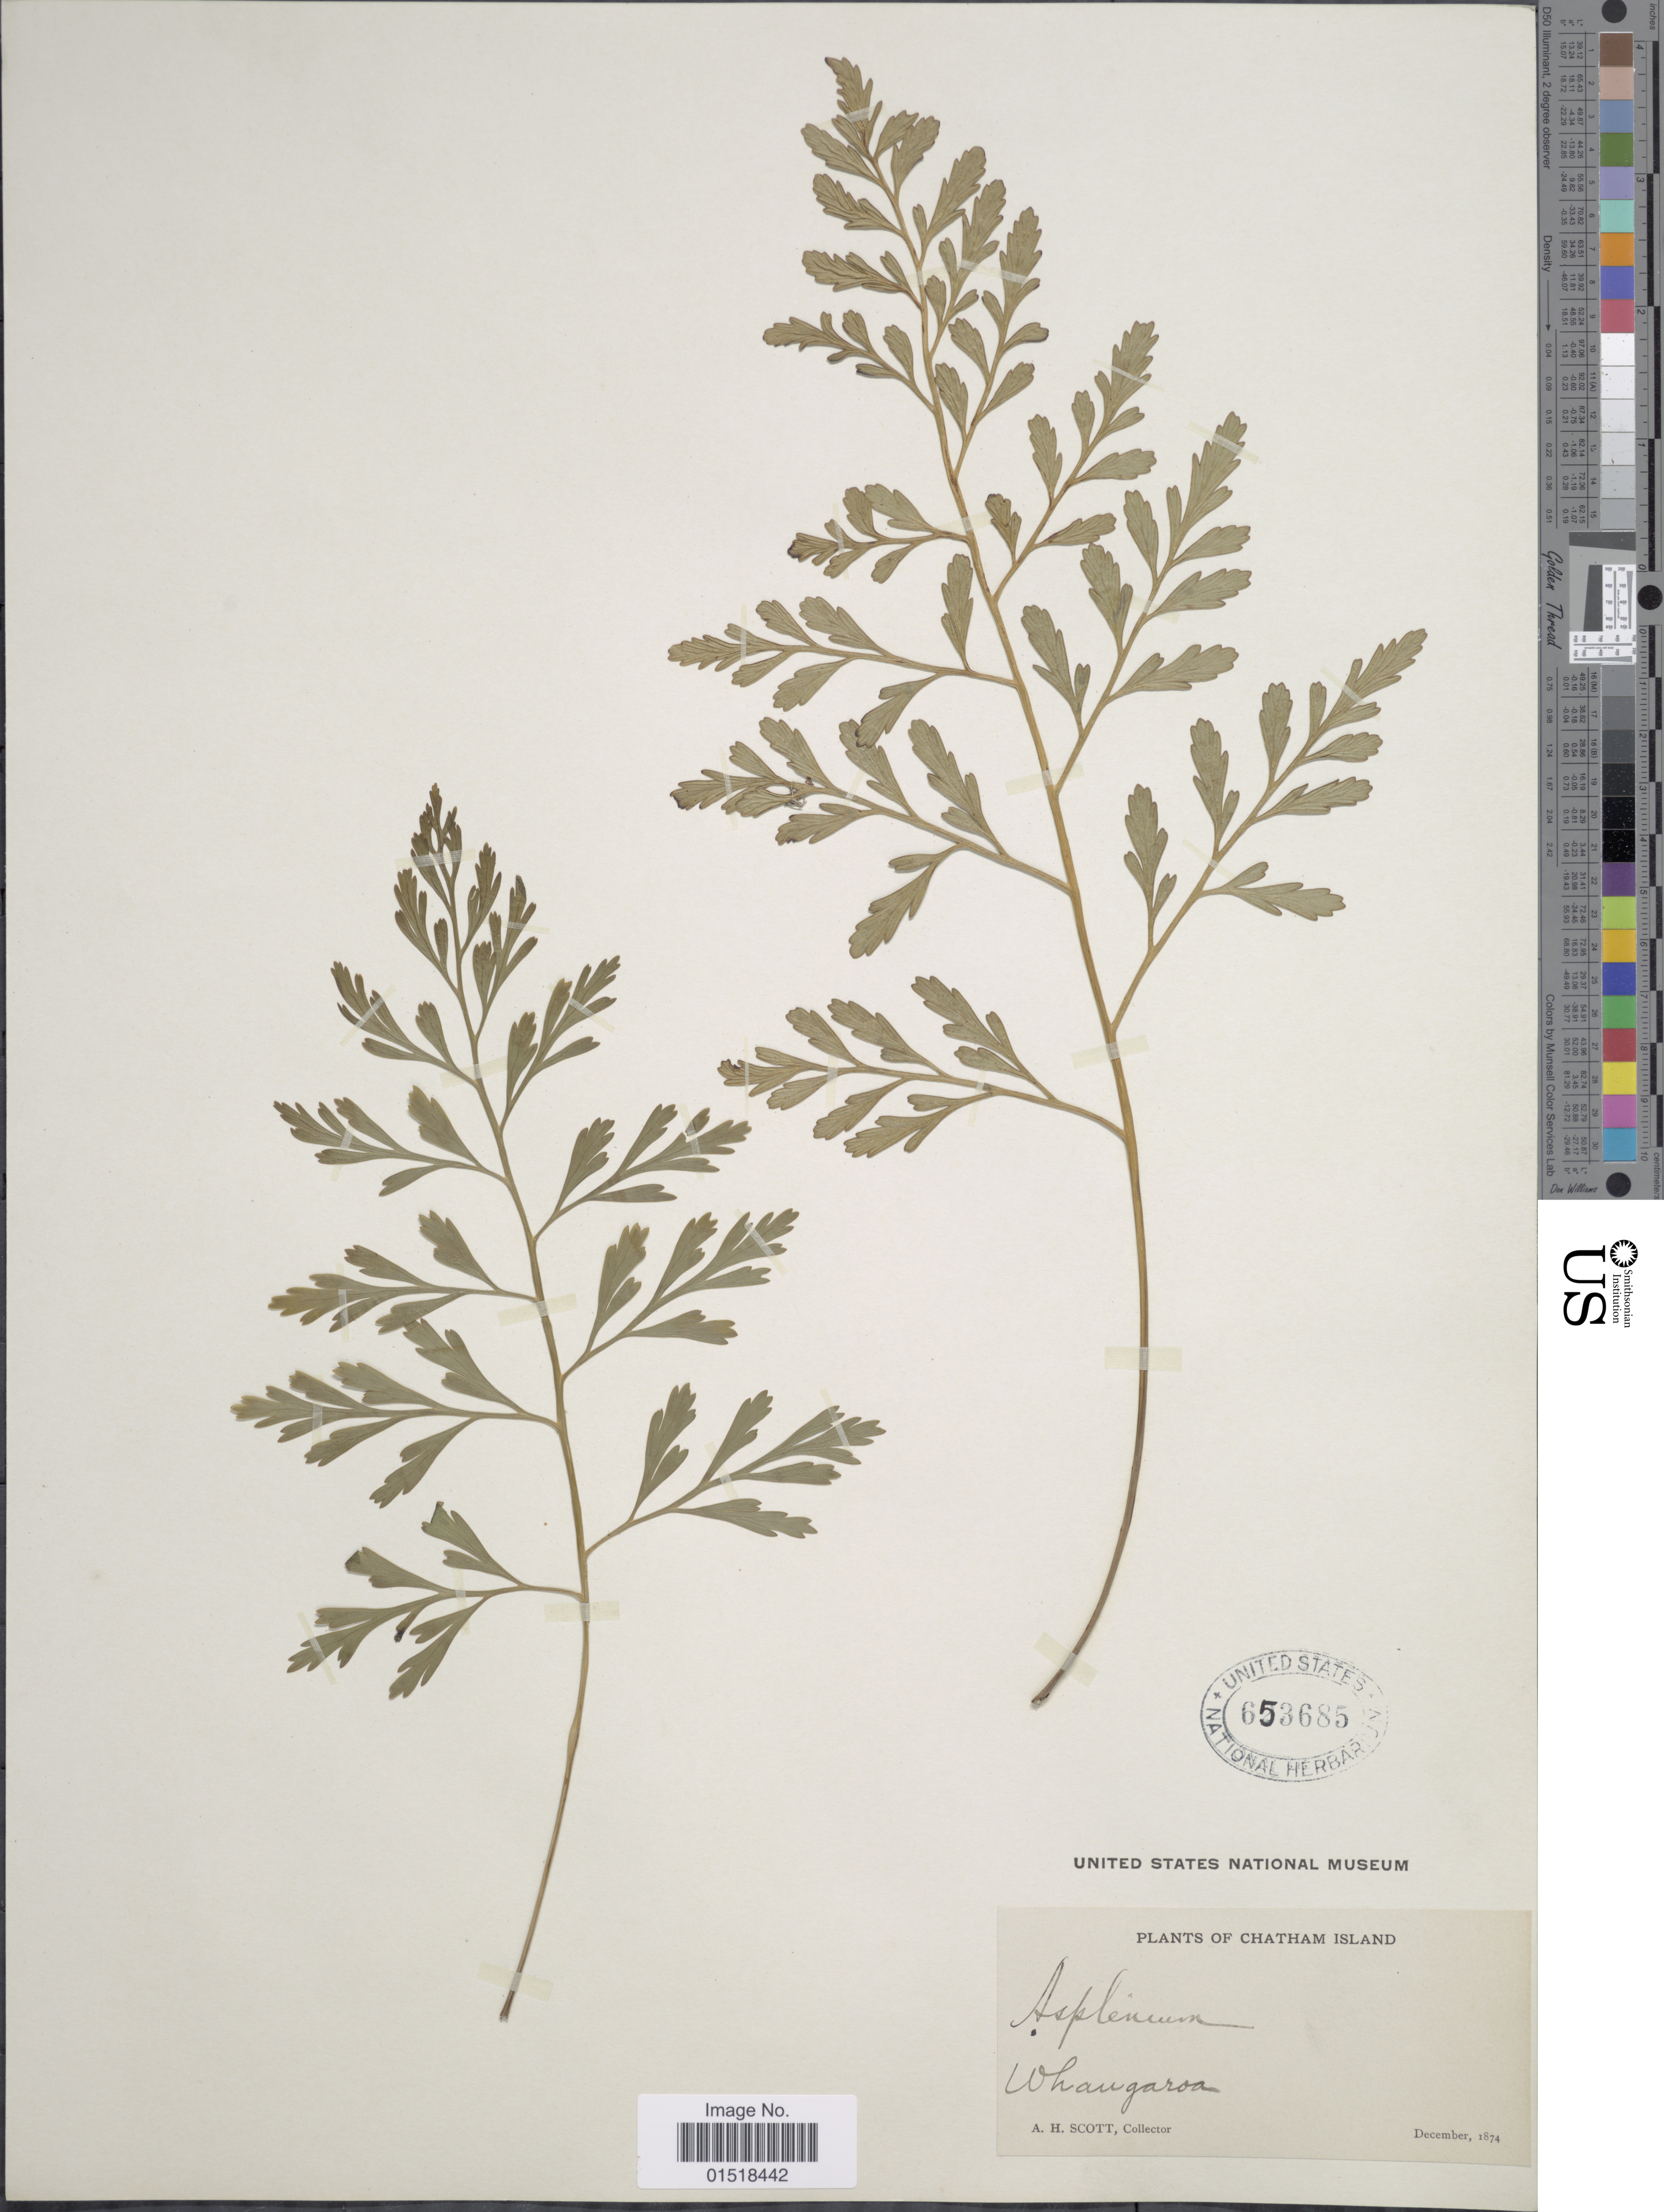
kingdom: Plantae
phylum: Tracheophyta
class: Polypodiopsida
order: Polypodiales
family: Aspleniaceae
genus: Asplenium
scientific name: Asplenium sp.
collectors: A. H. Scott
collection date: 1874-12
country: New Zealand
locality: Chatham Island. Whangaroa.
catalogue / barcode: US 653685